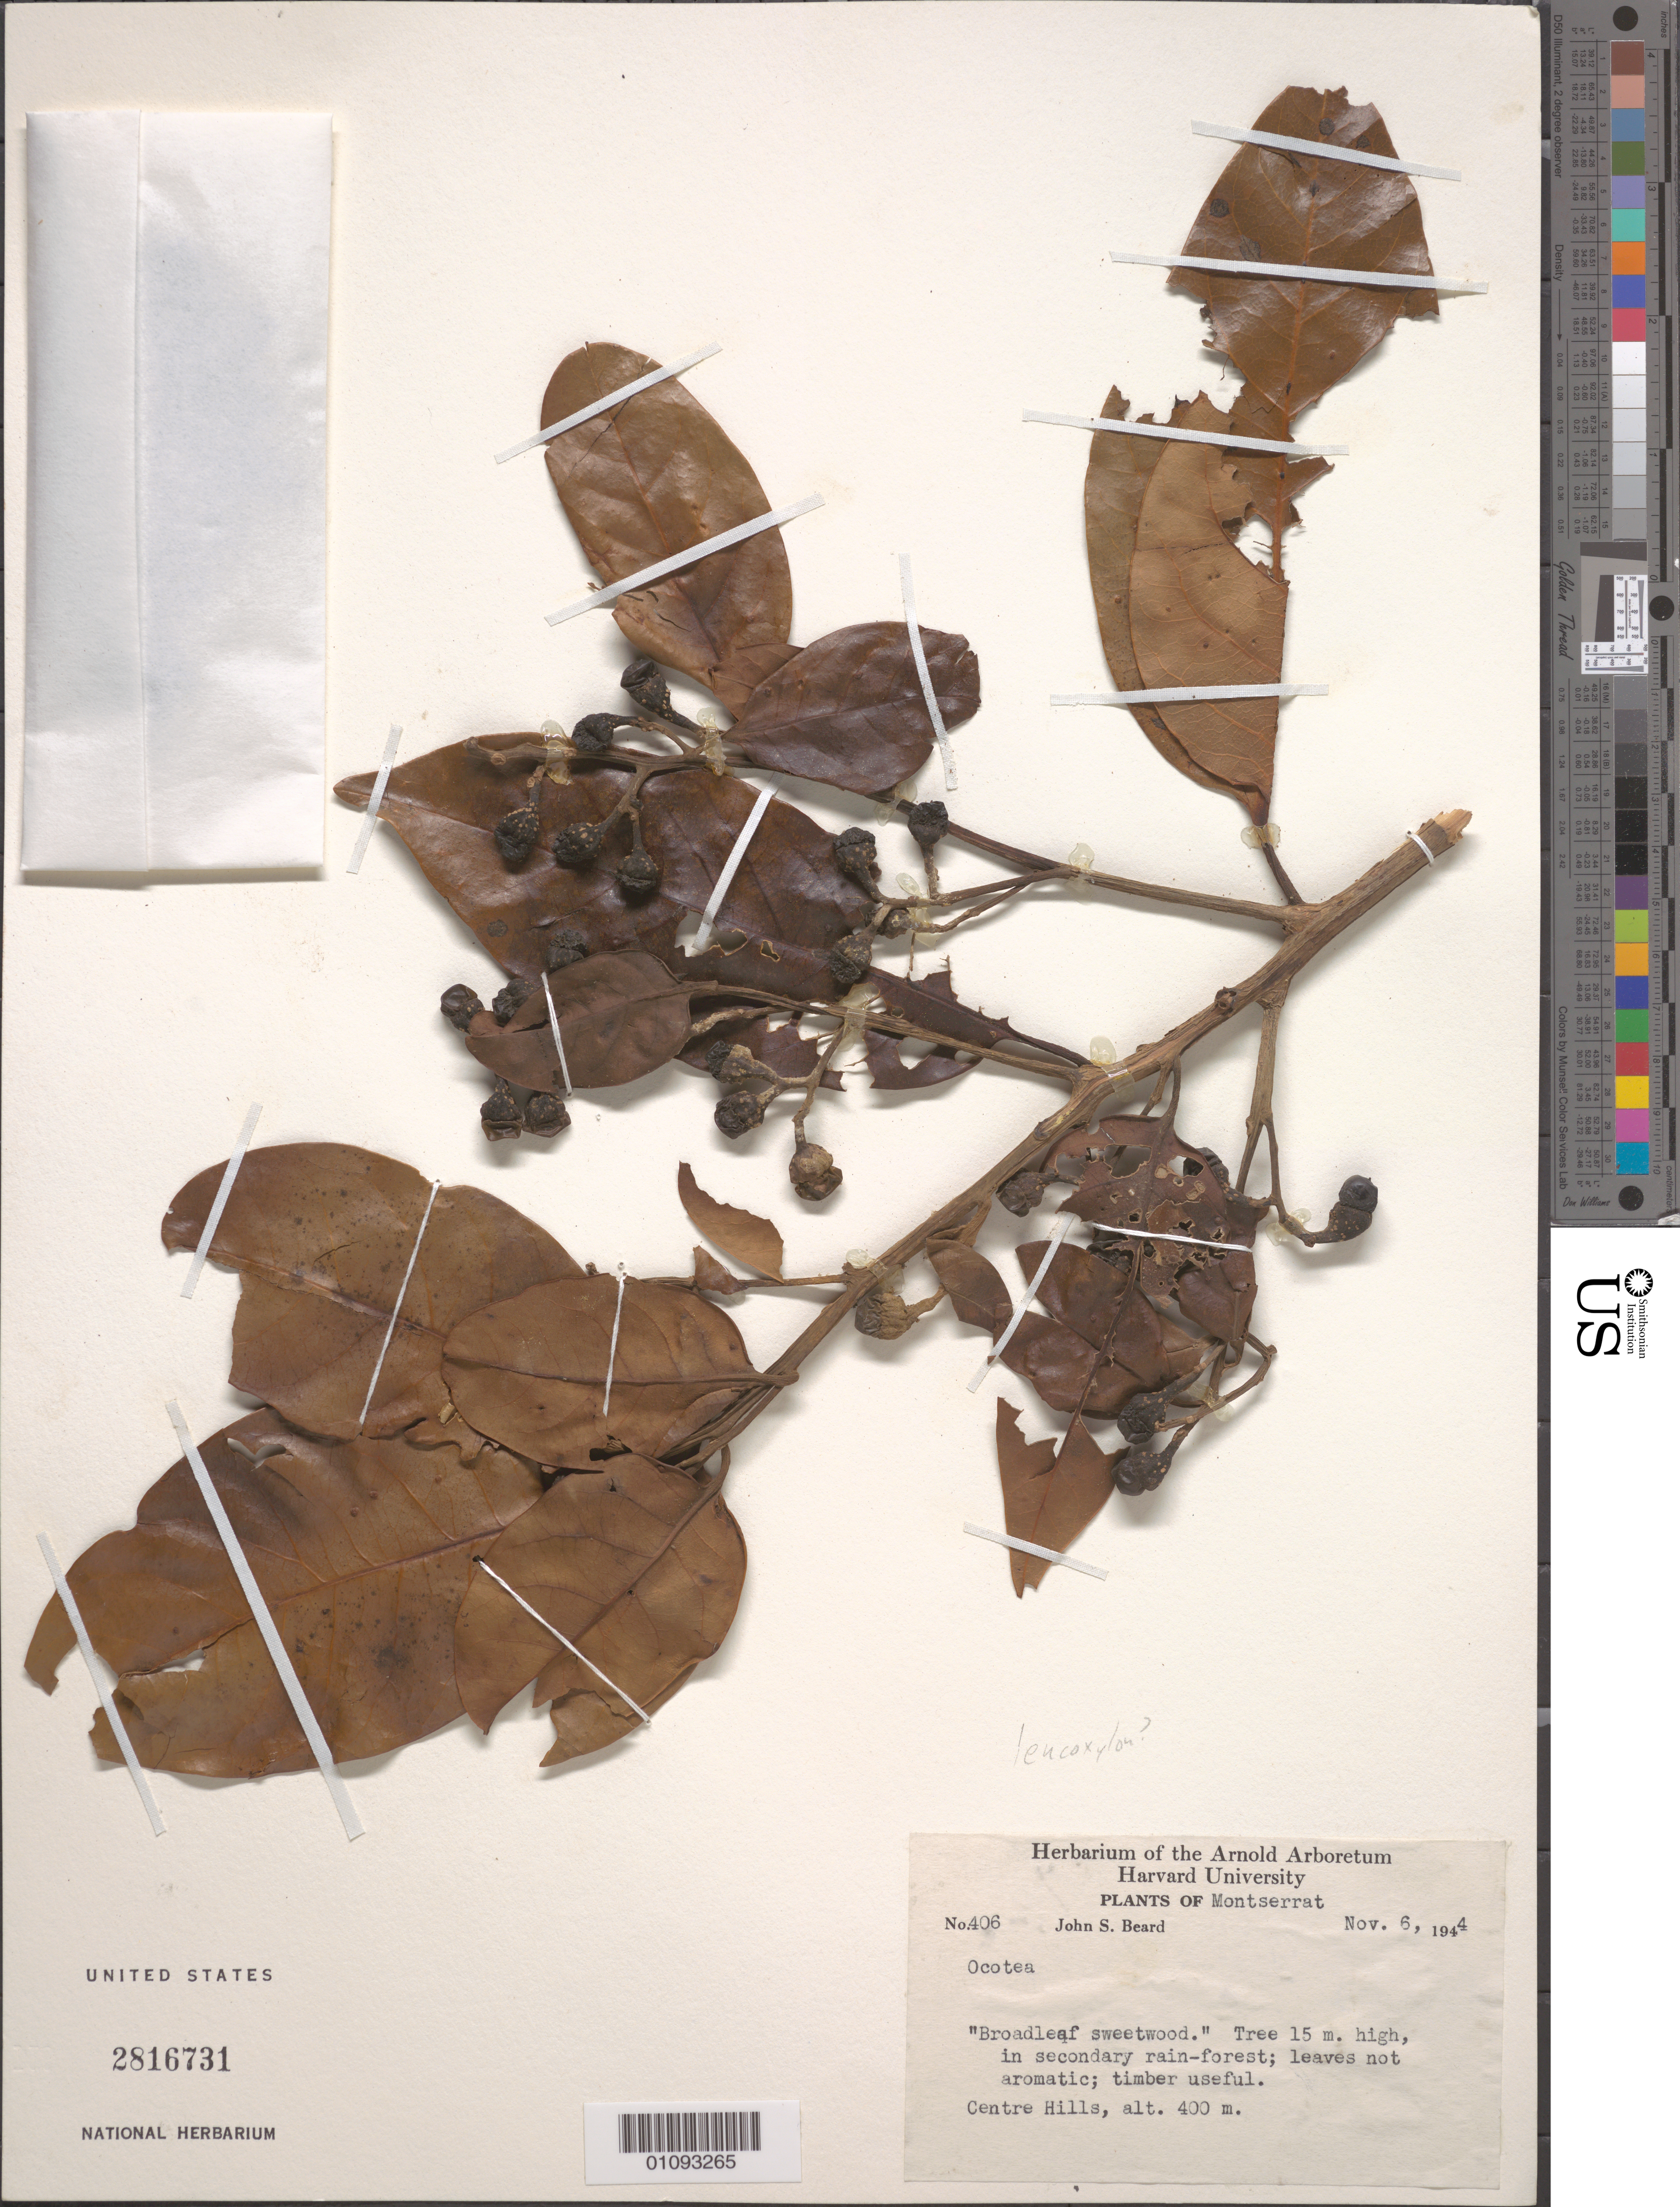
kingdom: Plantae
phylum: Tracheophyta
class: Magnoliopsida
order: Laurales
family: Lauraceae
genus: Ocotea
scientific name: Ocotea leucoxylon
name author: (Sw.) Laness.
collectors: J. Beard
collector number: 406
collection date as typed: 06 Nov 1944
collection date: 1944-11-06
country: Montserrat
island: Montserrat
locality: Centre Hills.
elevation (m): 400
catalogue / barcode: US 2816731